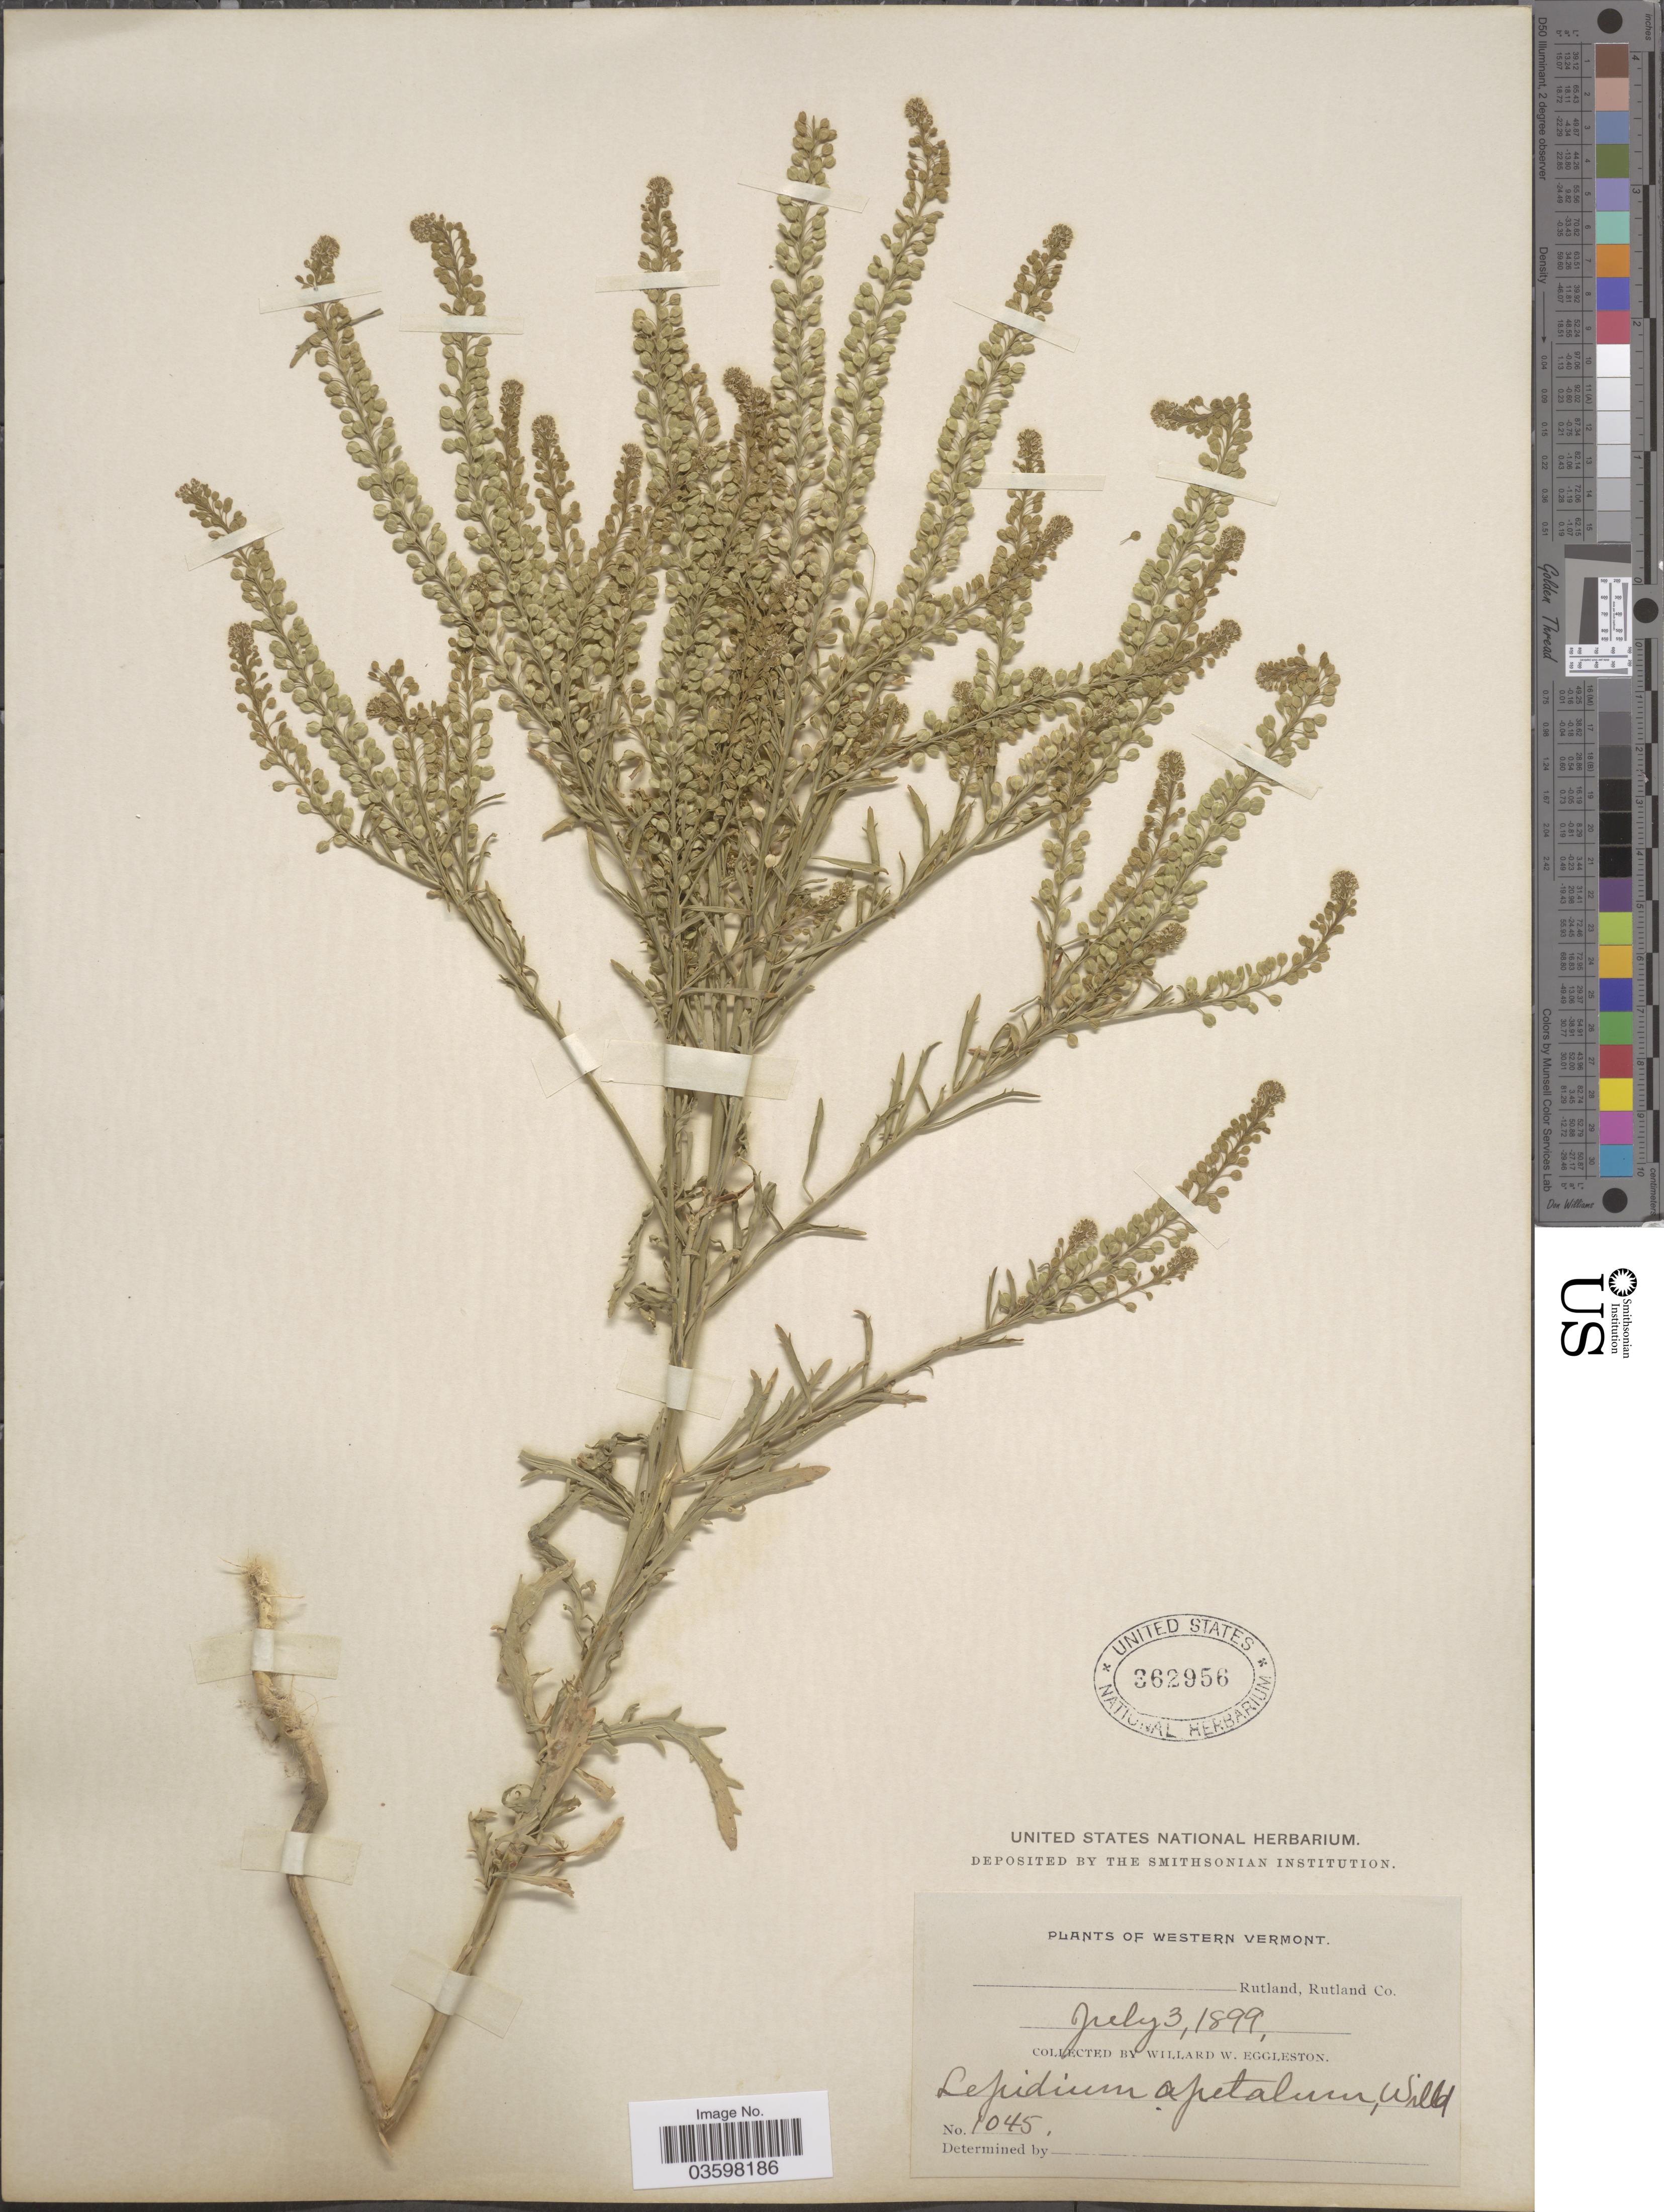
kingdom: Plantae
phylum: Tracheophyta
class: Magnoliopsida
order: Brassicales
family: Brassicaceae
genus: Lepidium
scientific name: Lepidium densiflorum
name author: Schrad.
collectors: W. W. Eggleston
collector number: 1045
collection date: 1899-07-03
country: United States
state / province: Vermont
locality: Western Vermont. Rutland, Rutland Co.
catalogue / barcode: US 362956